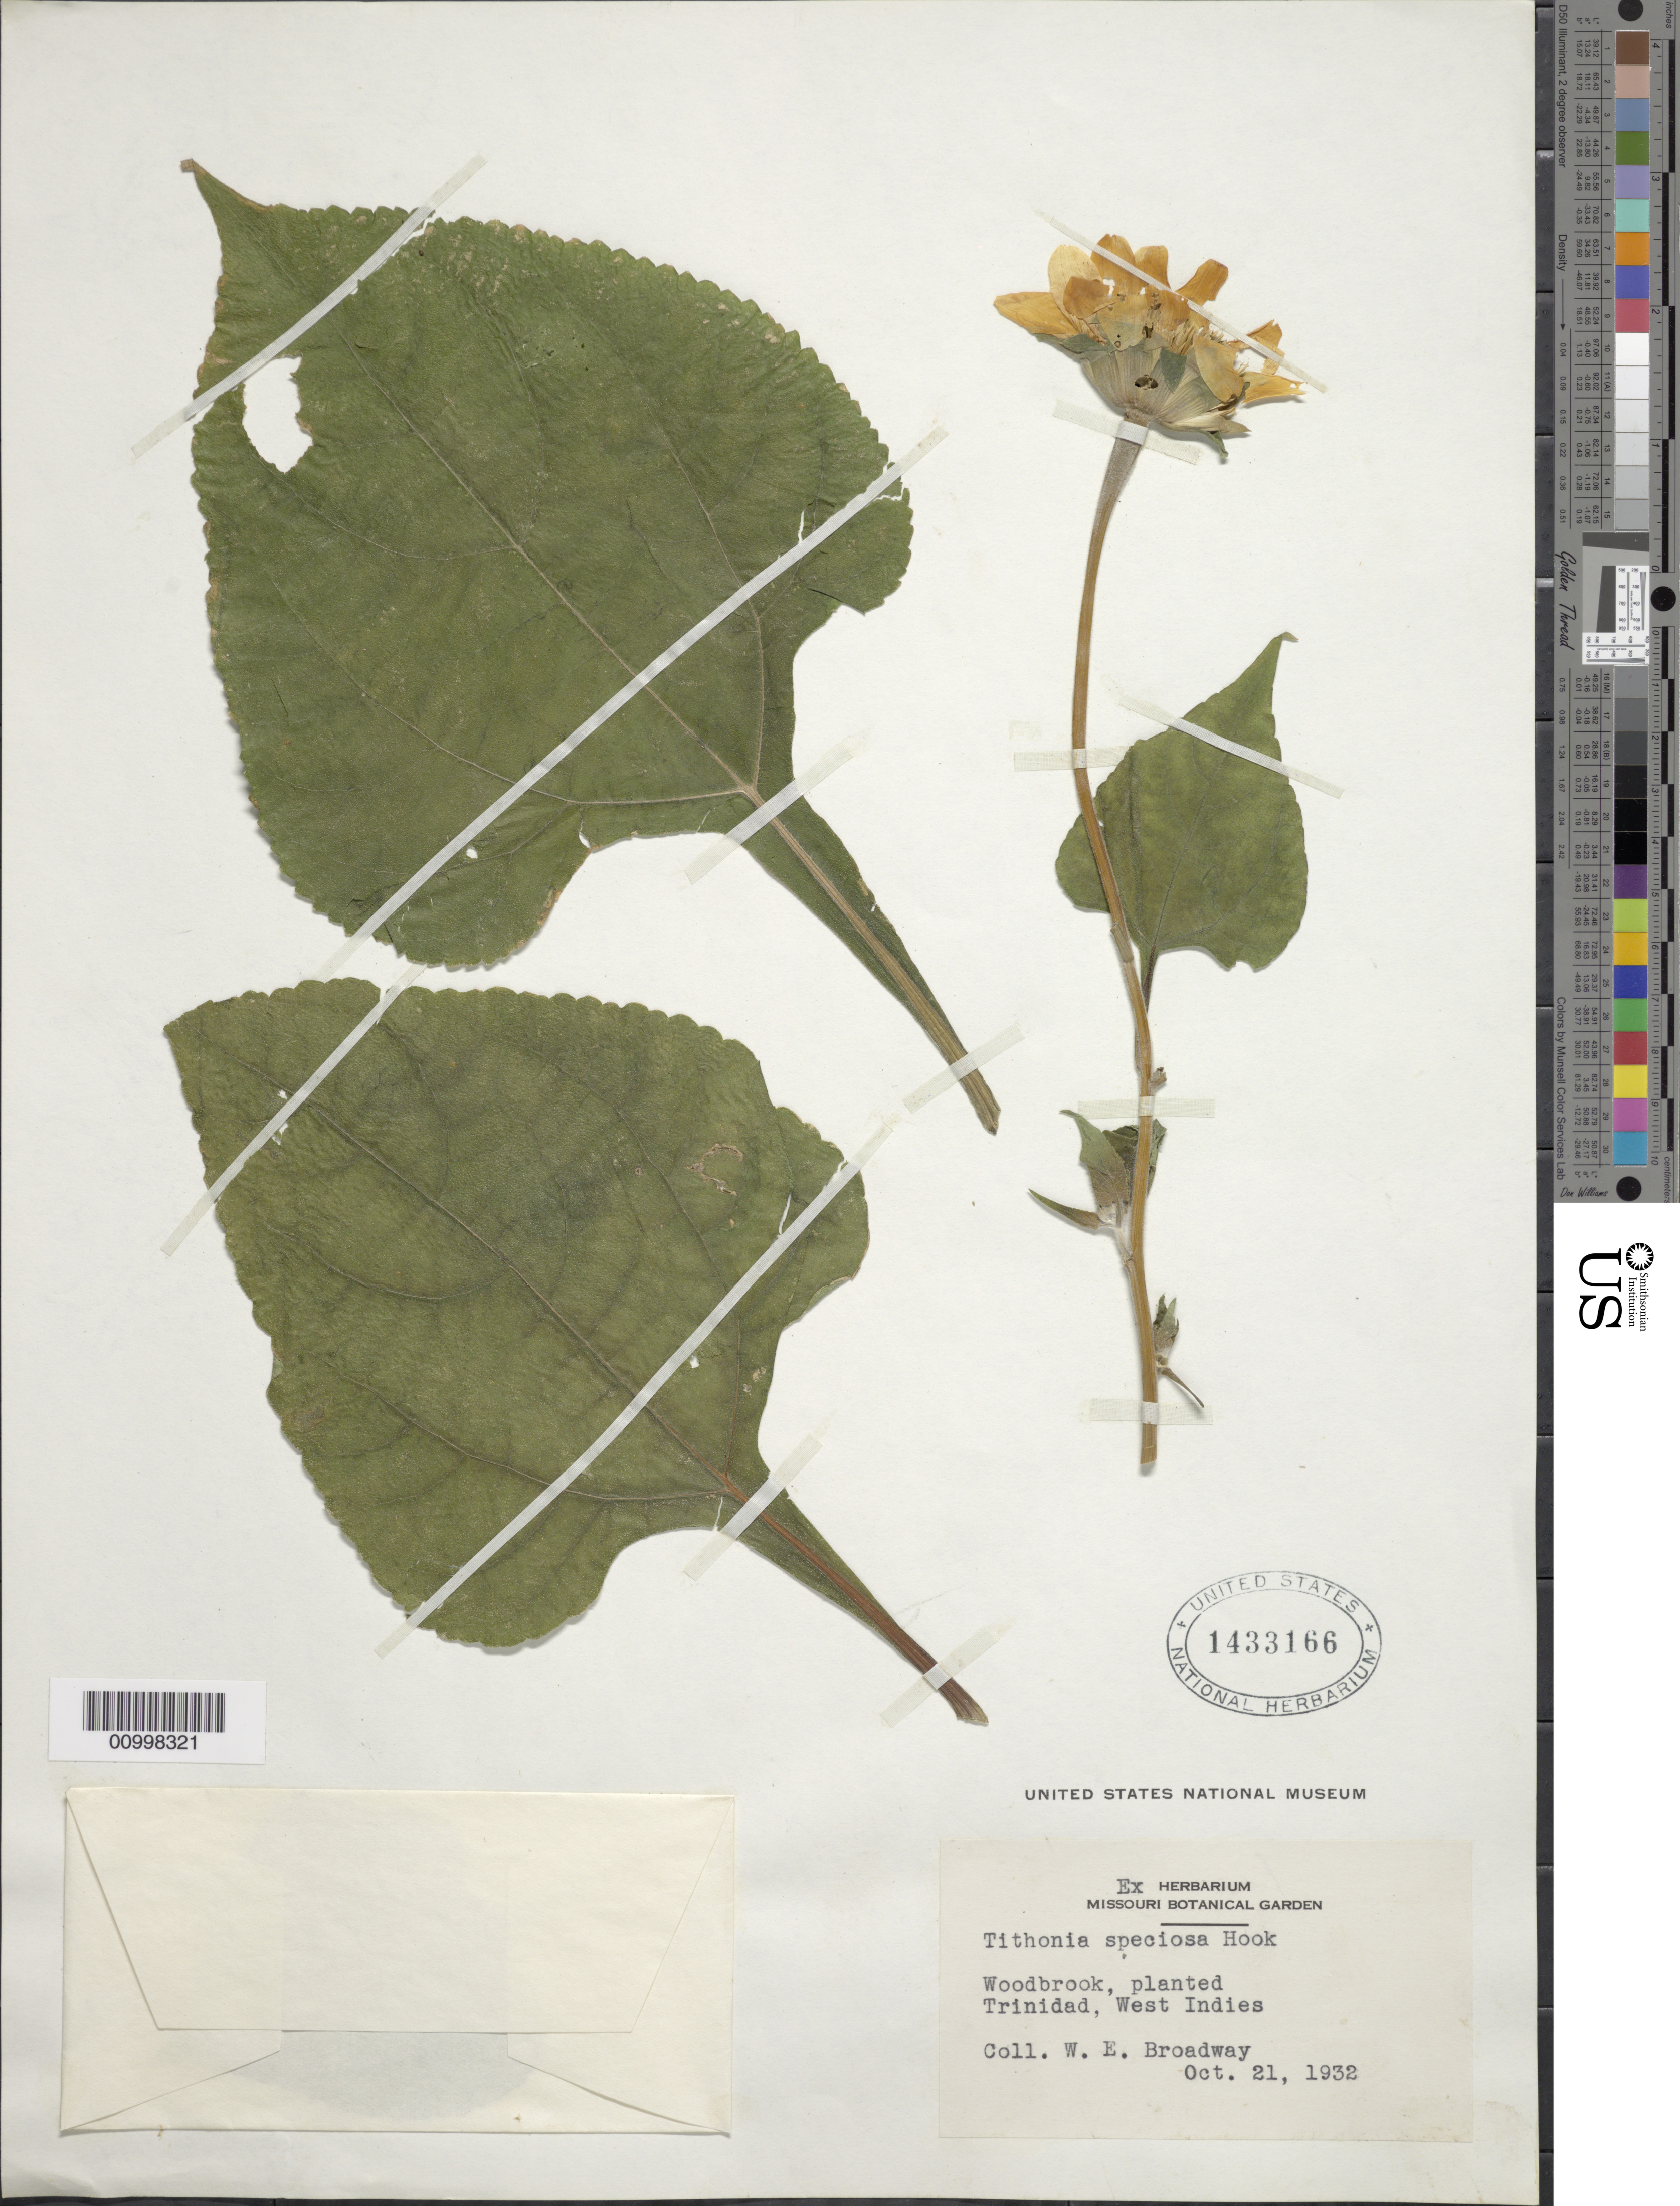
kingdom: Plantae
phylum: Tracheophyta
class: Magnoliopsida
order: Asterales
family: Asteraceae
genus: Tithonia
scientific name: Tithonia rotundifolia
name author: (Mill.) S.F. Blake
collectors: W. E. Broadway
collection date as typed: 21 Oct 1932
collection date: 1932-10-21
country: Trinidad and Tobago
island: Trinidad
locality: Woodbrook.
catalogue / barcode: US 1433166